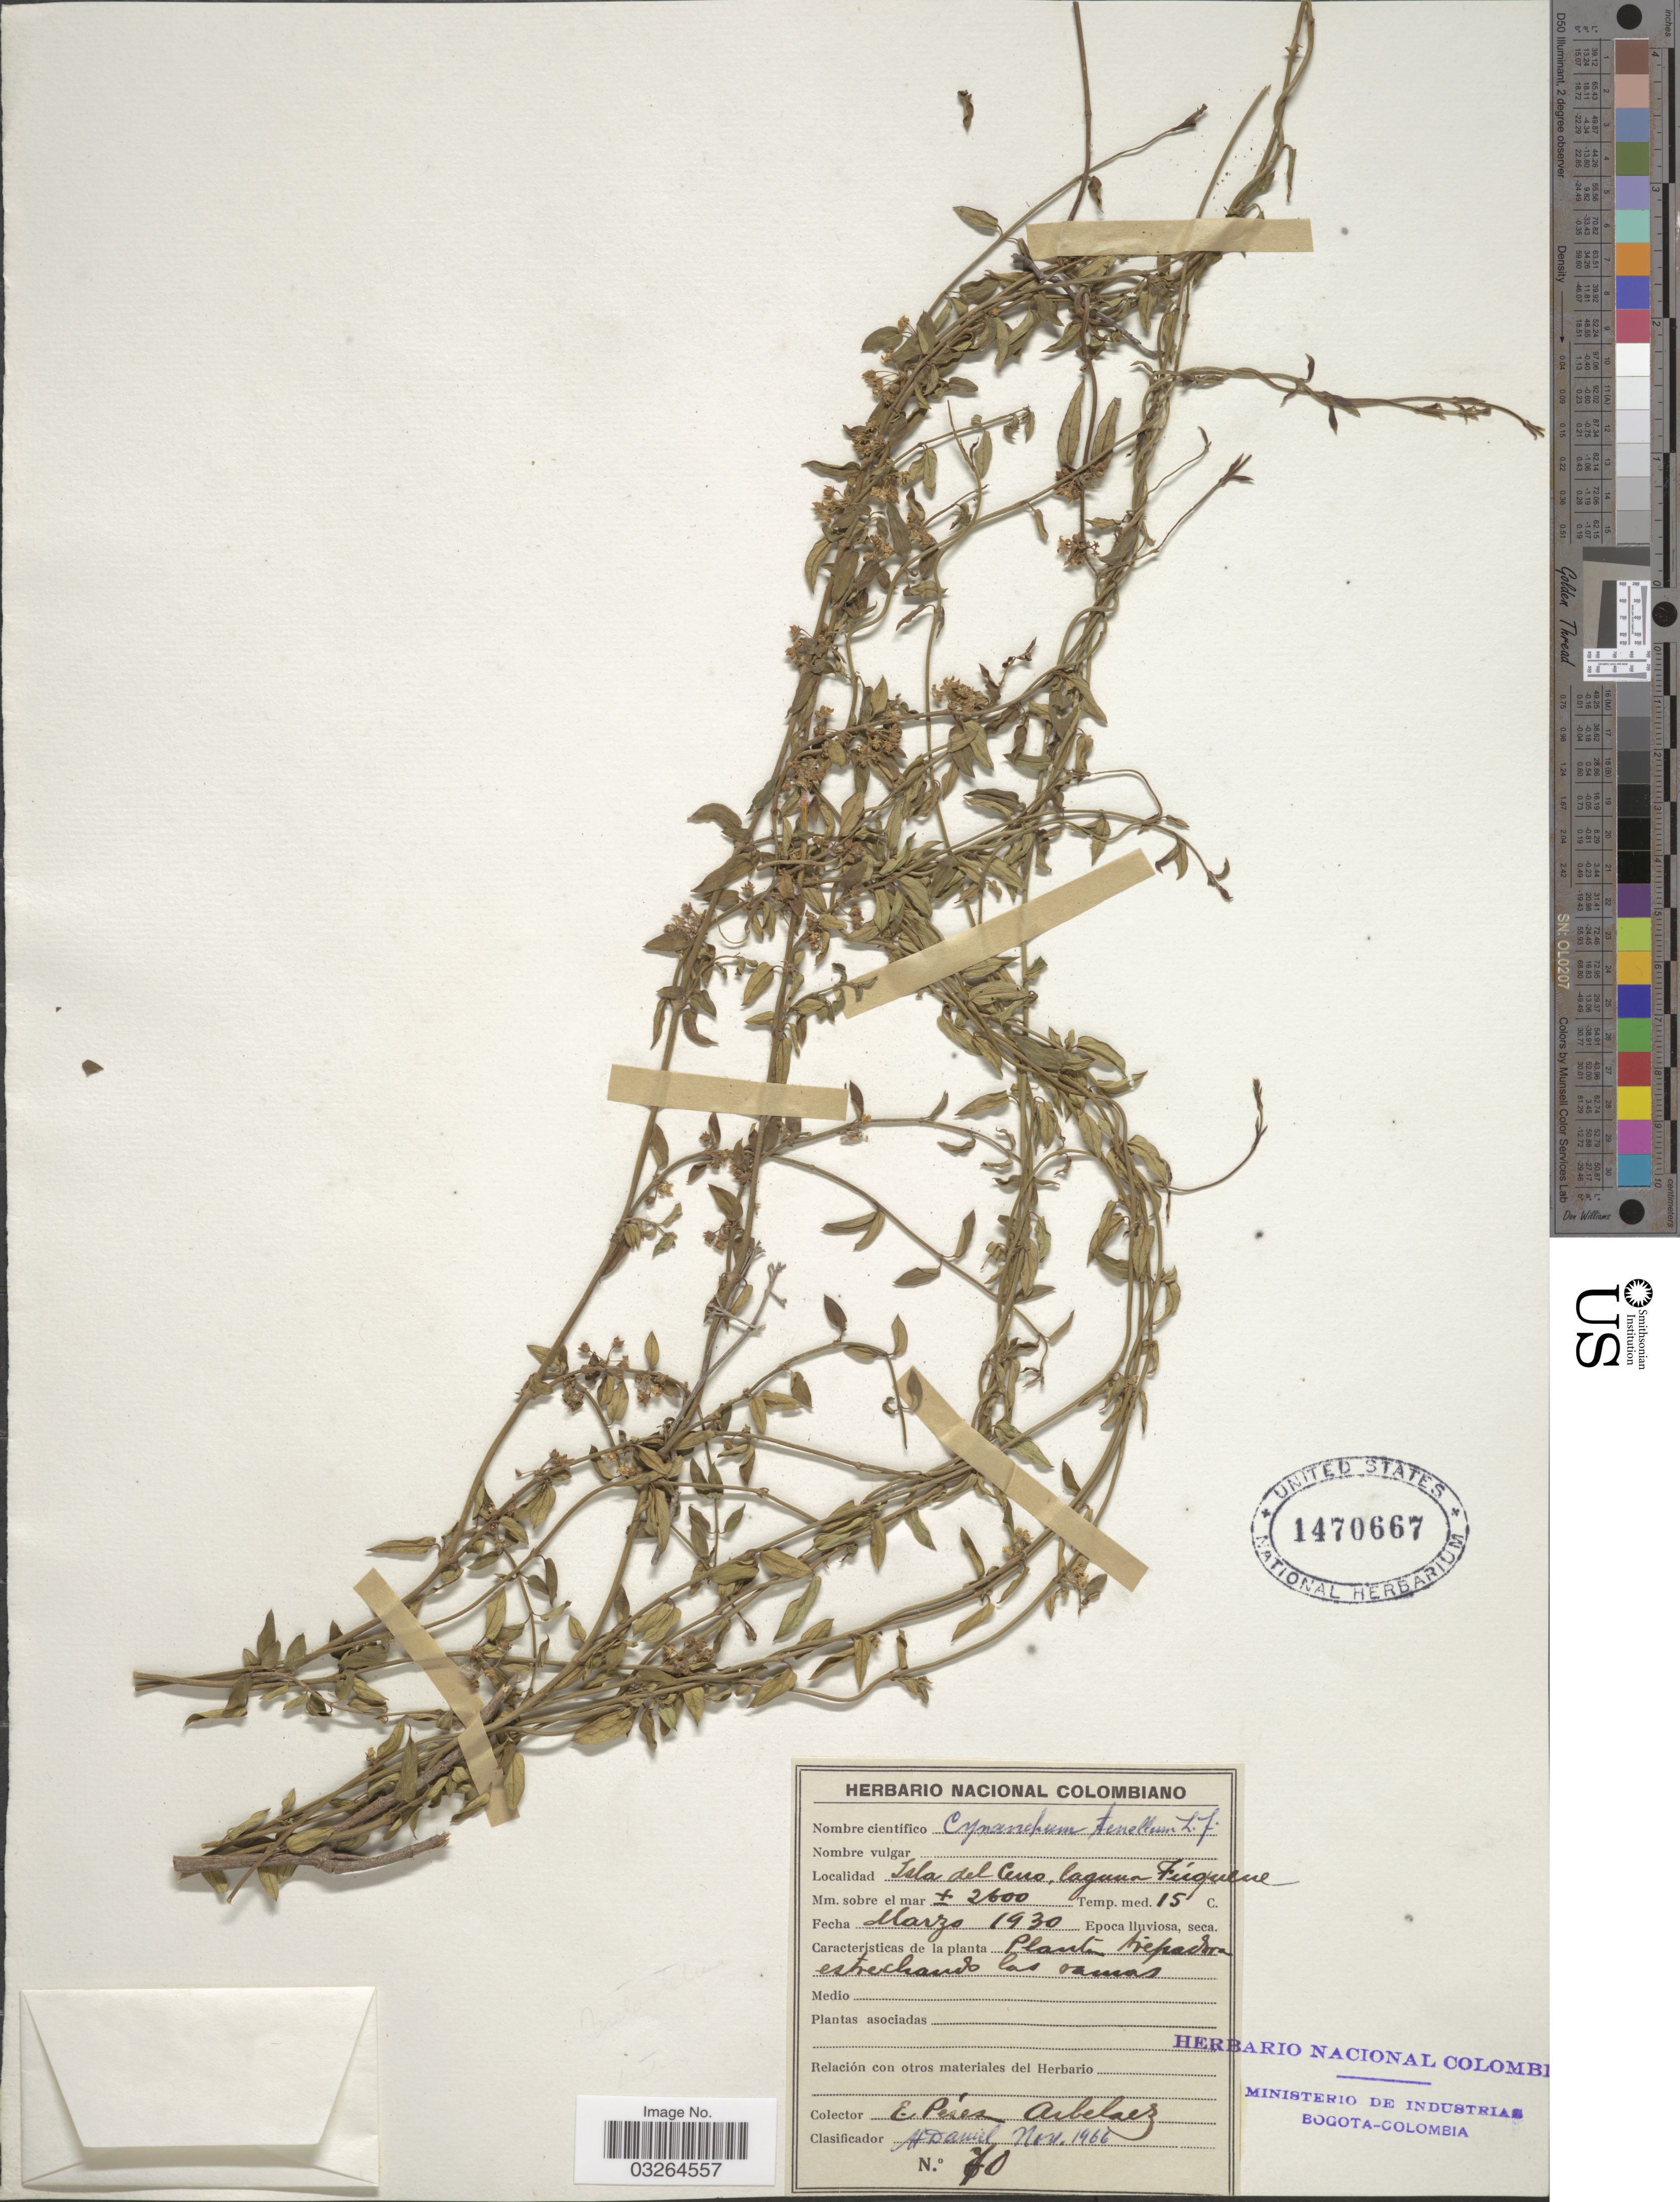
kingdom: Plantae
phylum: Tracheophyta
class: Magnoliopsida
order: Gentianales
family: Apocynaceae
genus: Scyphostelma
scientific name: Scyphostelma tenellum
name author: (L. f.) Liede & Meve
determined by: Liede-Schumann, Sigrid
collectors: E. Pérez Arbeláez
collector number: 70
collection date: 1930-03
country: Colombia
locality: Isla del Perro, laguna Fúquene.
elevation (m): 2600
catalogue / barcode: US 1470667